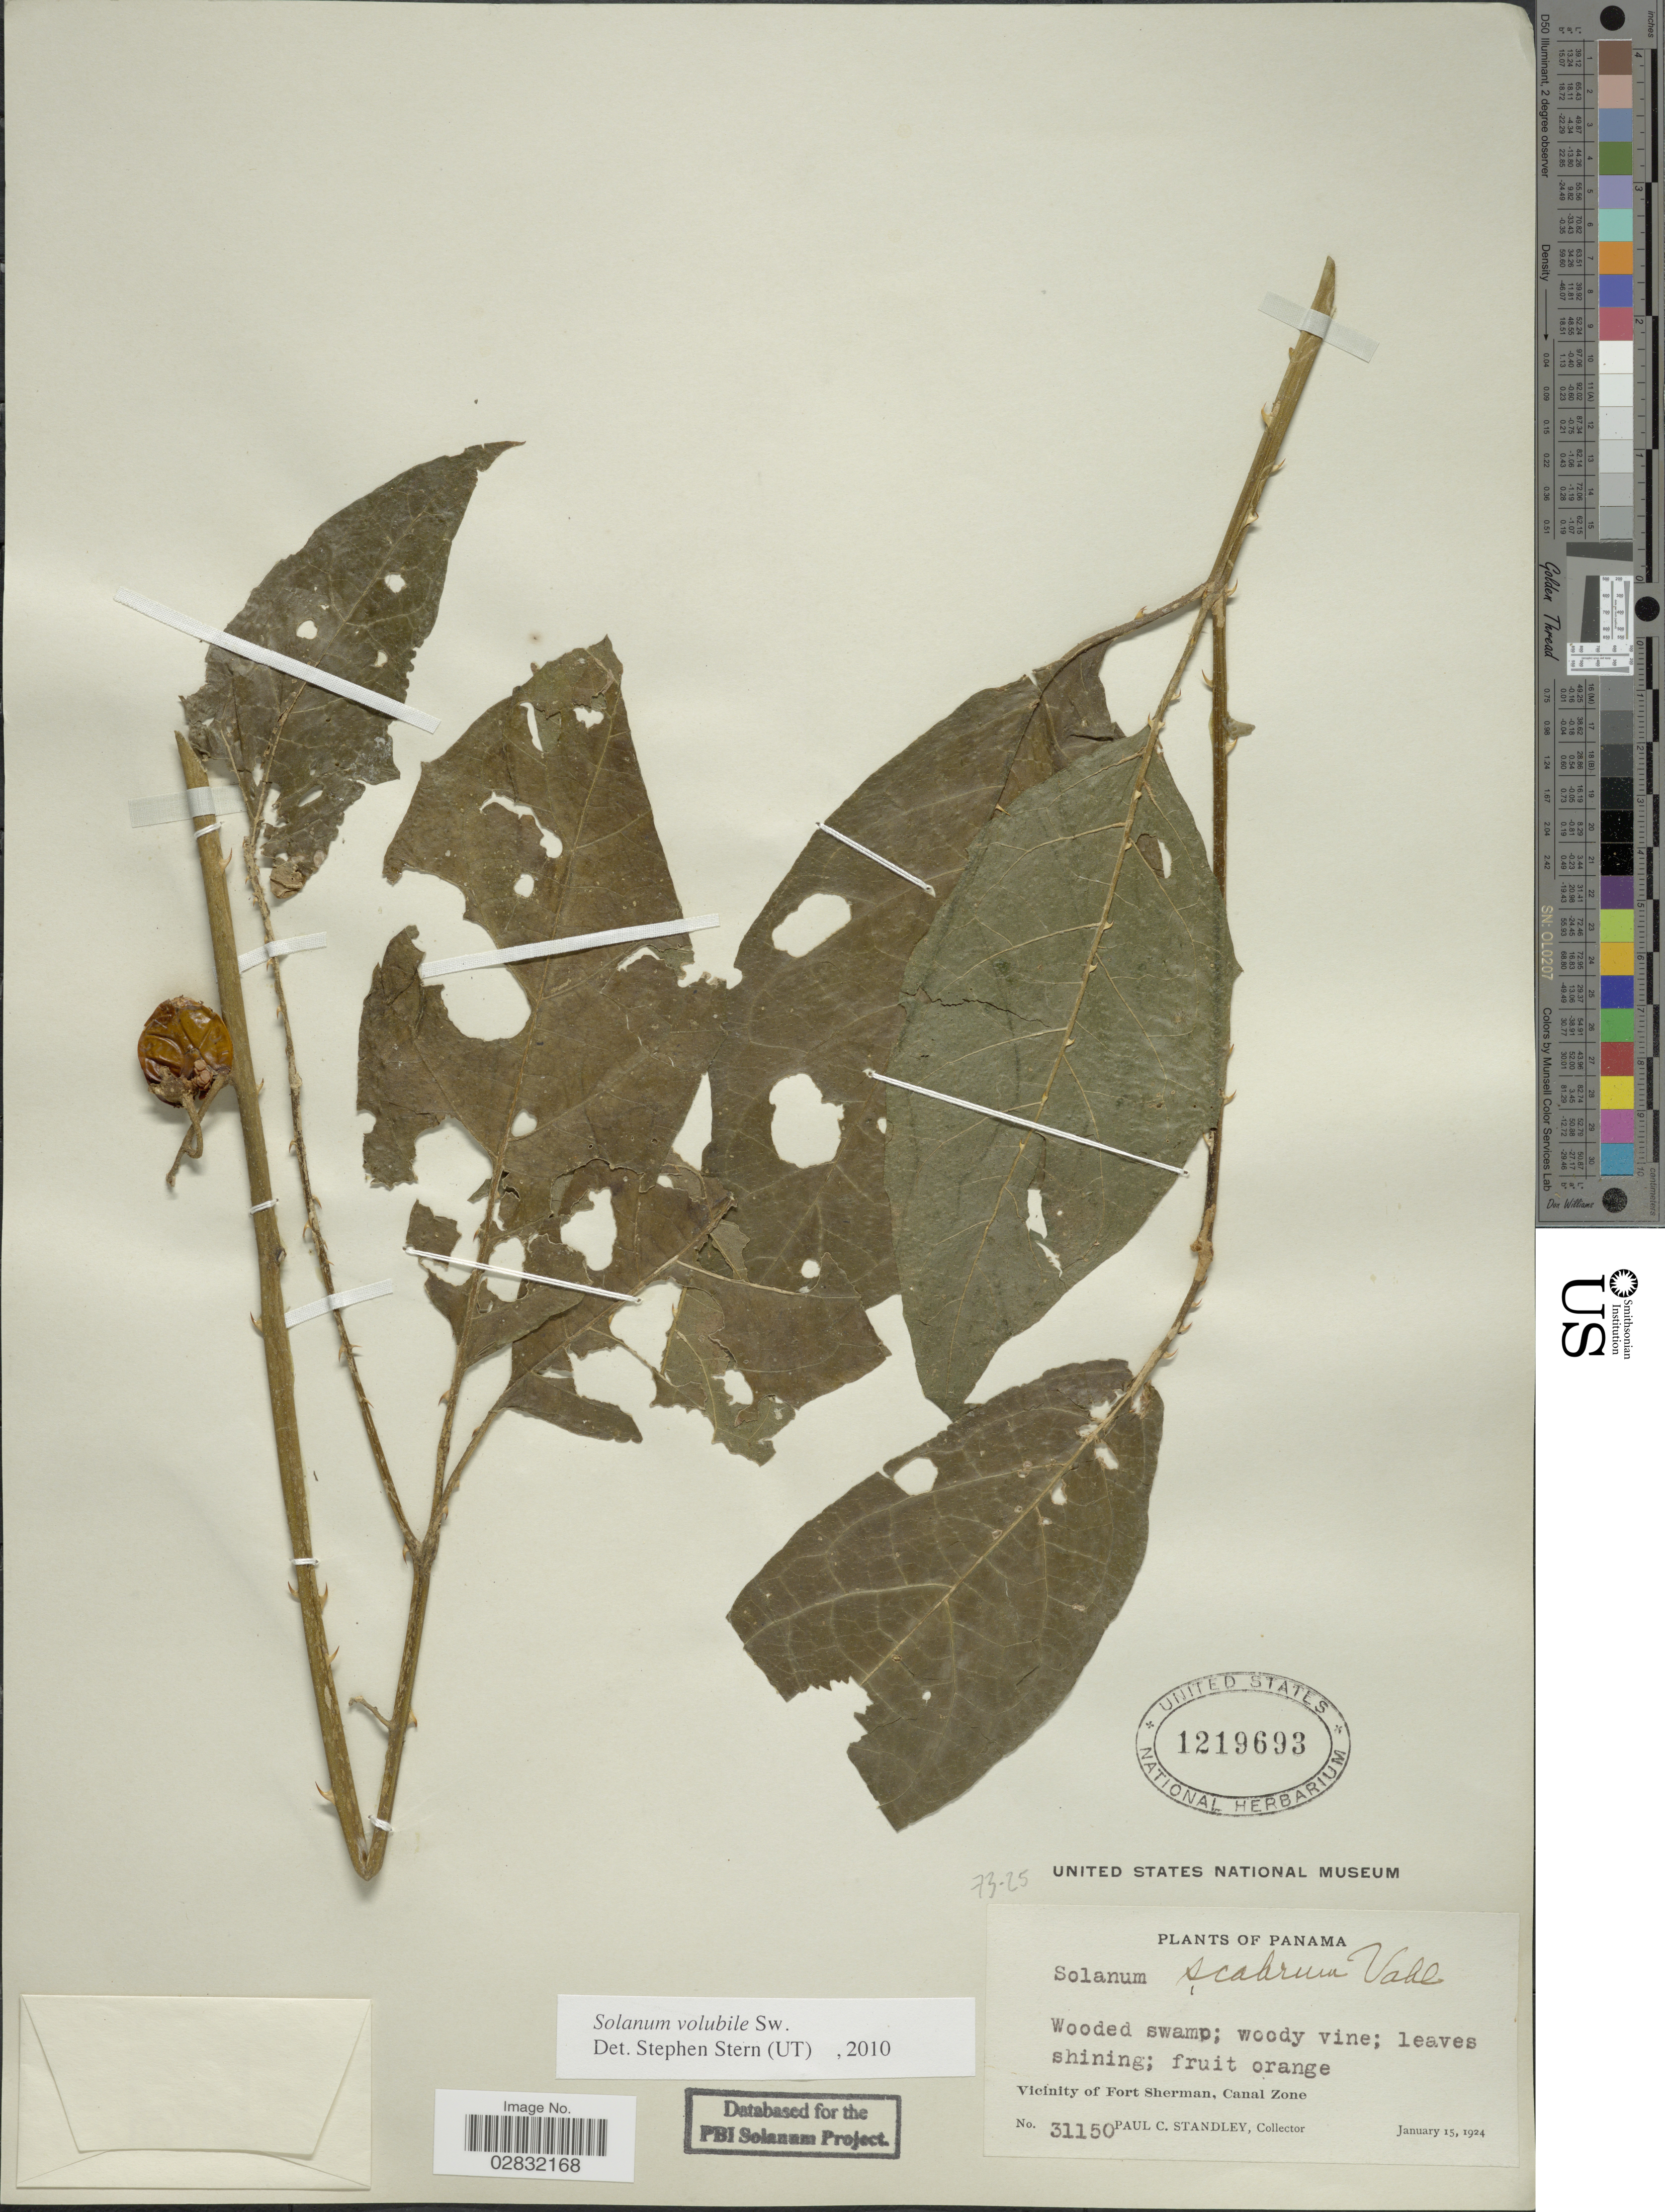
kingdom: Plantae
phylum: Tracheophyta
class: Magnoliopsida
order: Solanales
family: Solanaceae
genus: Solanum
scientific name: Solanum volubile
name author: Sw.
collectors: P. C. Standley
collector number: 31150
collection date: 1924-01-15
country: Panama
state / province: Colón / Panamá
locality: Vicinity of Fort Sherman, Canal Zone.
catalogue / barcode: US 1219693